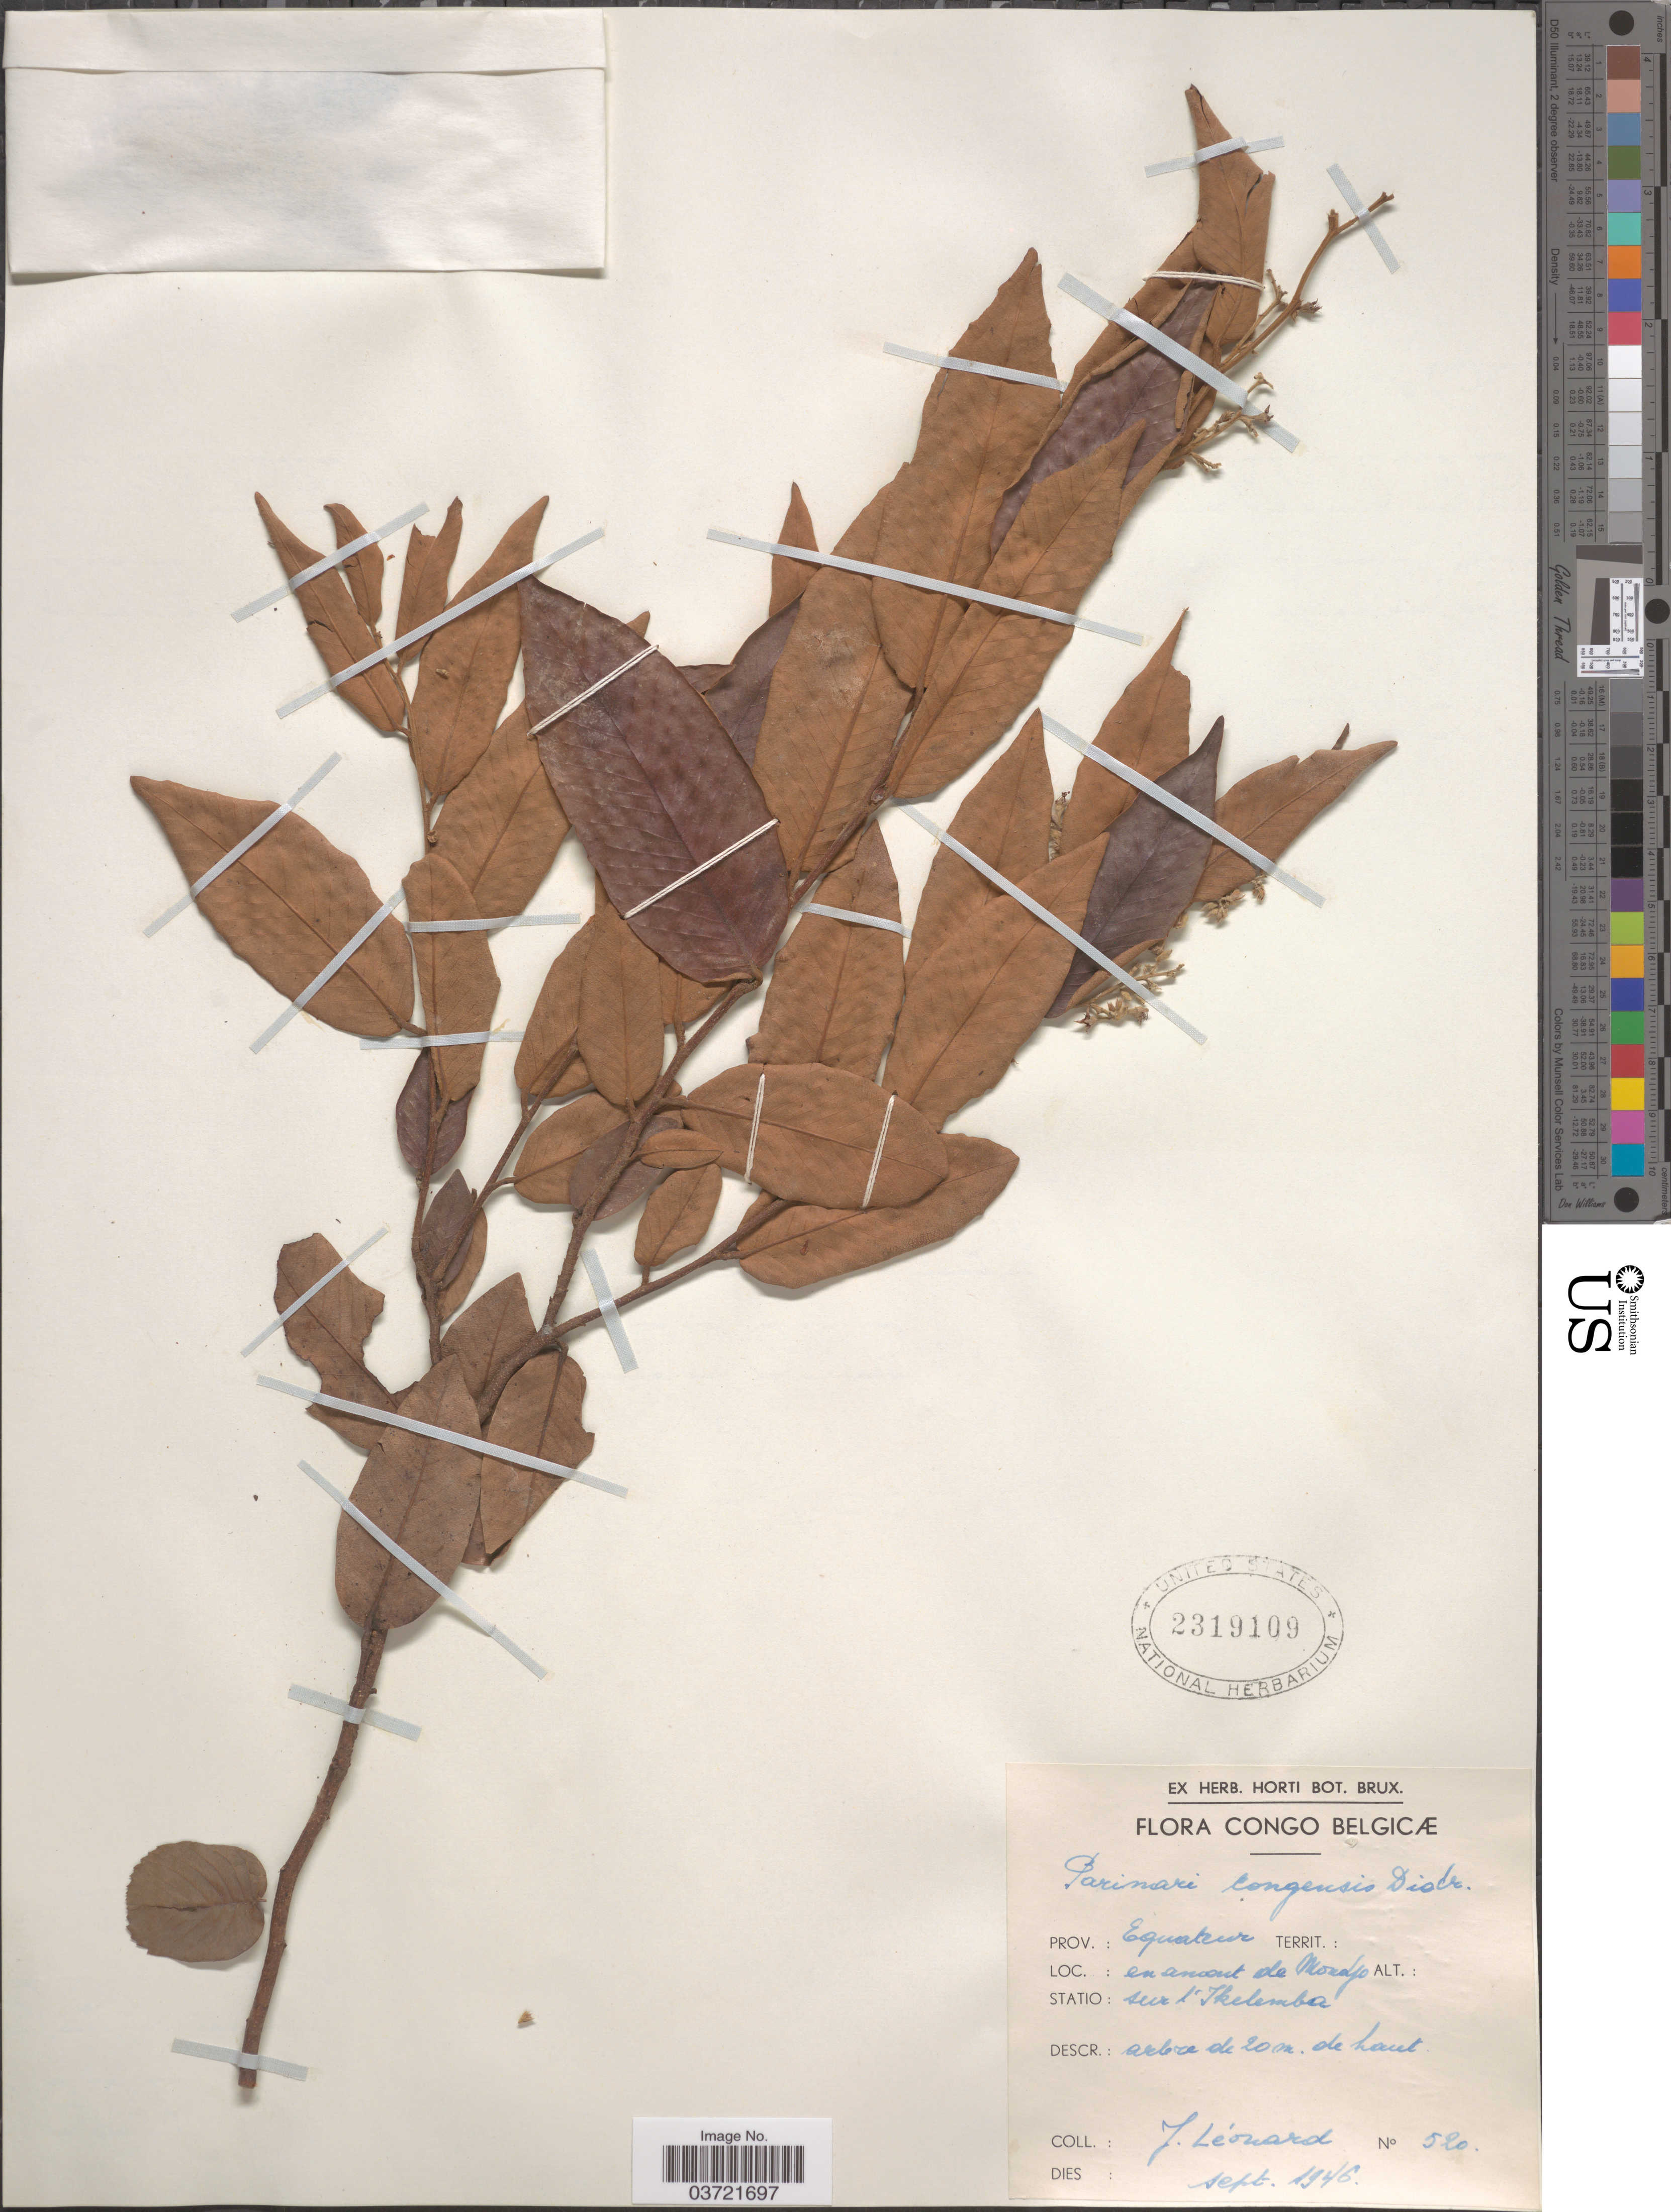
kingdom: Plantae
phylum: Tracheophyta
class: Magnoliopsida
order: Malpighiales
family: Chrysobalanaceae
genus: Parinari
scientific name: Parinari congensis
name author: Didr.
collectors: J. Leonard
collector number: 520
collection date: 1946-09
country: Congo, Democratic Republic of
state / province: Equateur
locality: Congo Belgicæ. En amont de Mondjo. Statio: sur l'Ikelemba.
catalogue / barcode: US 2319109